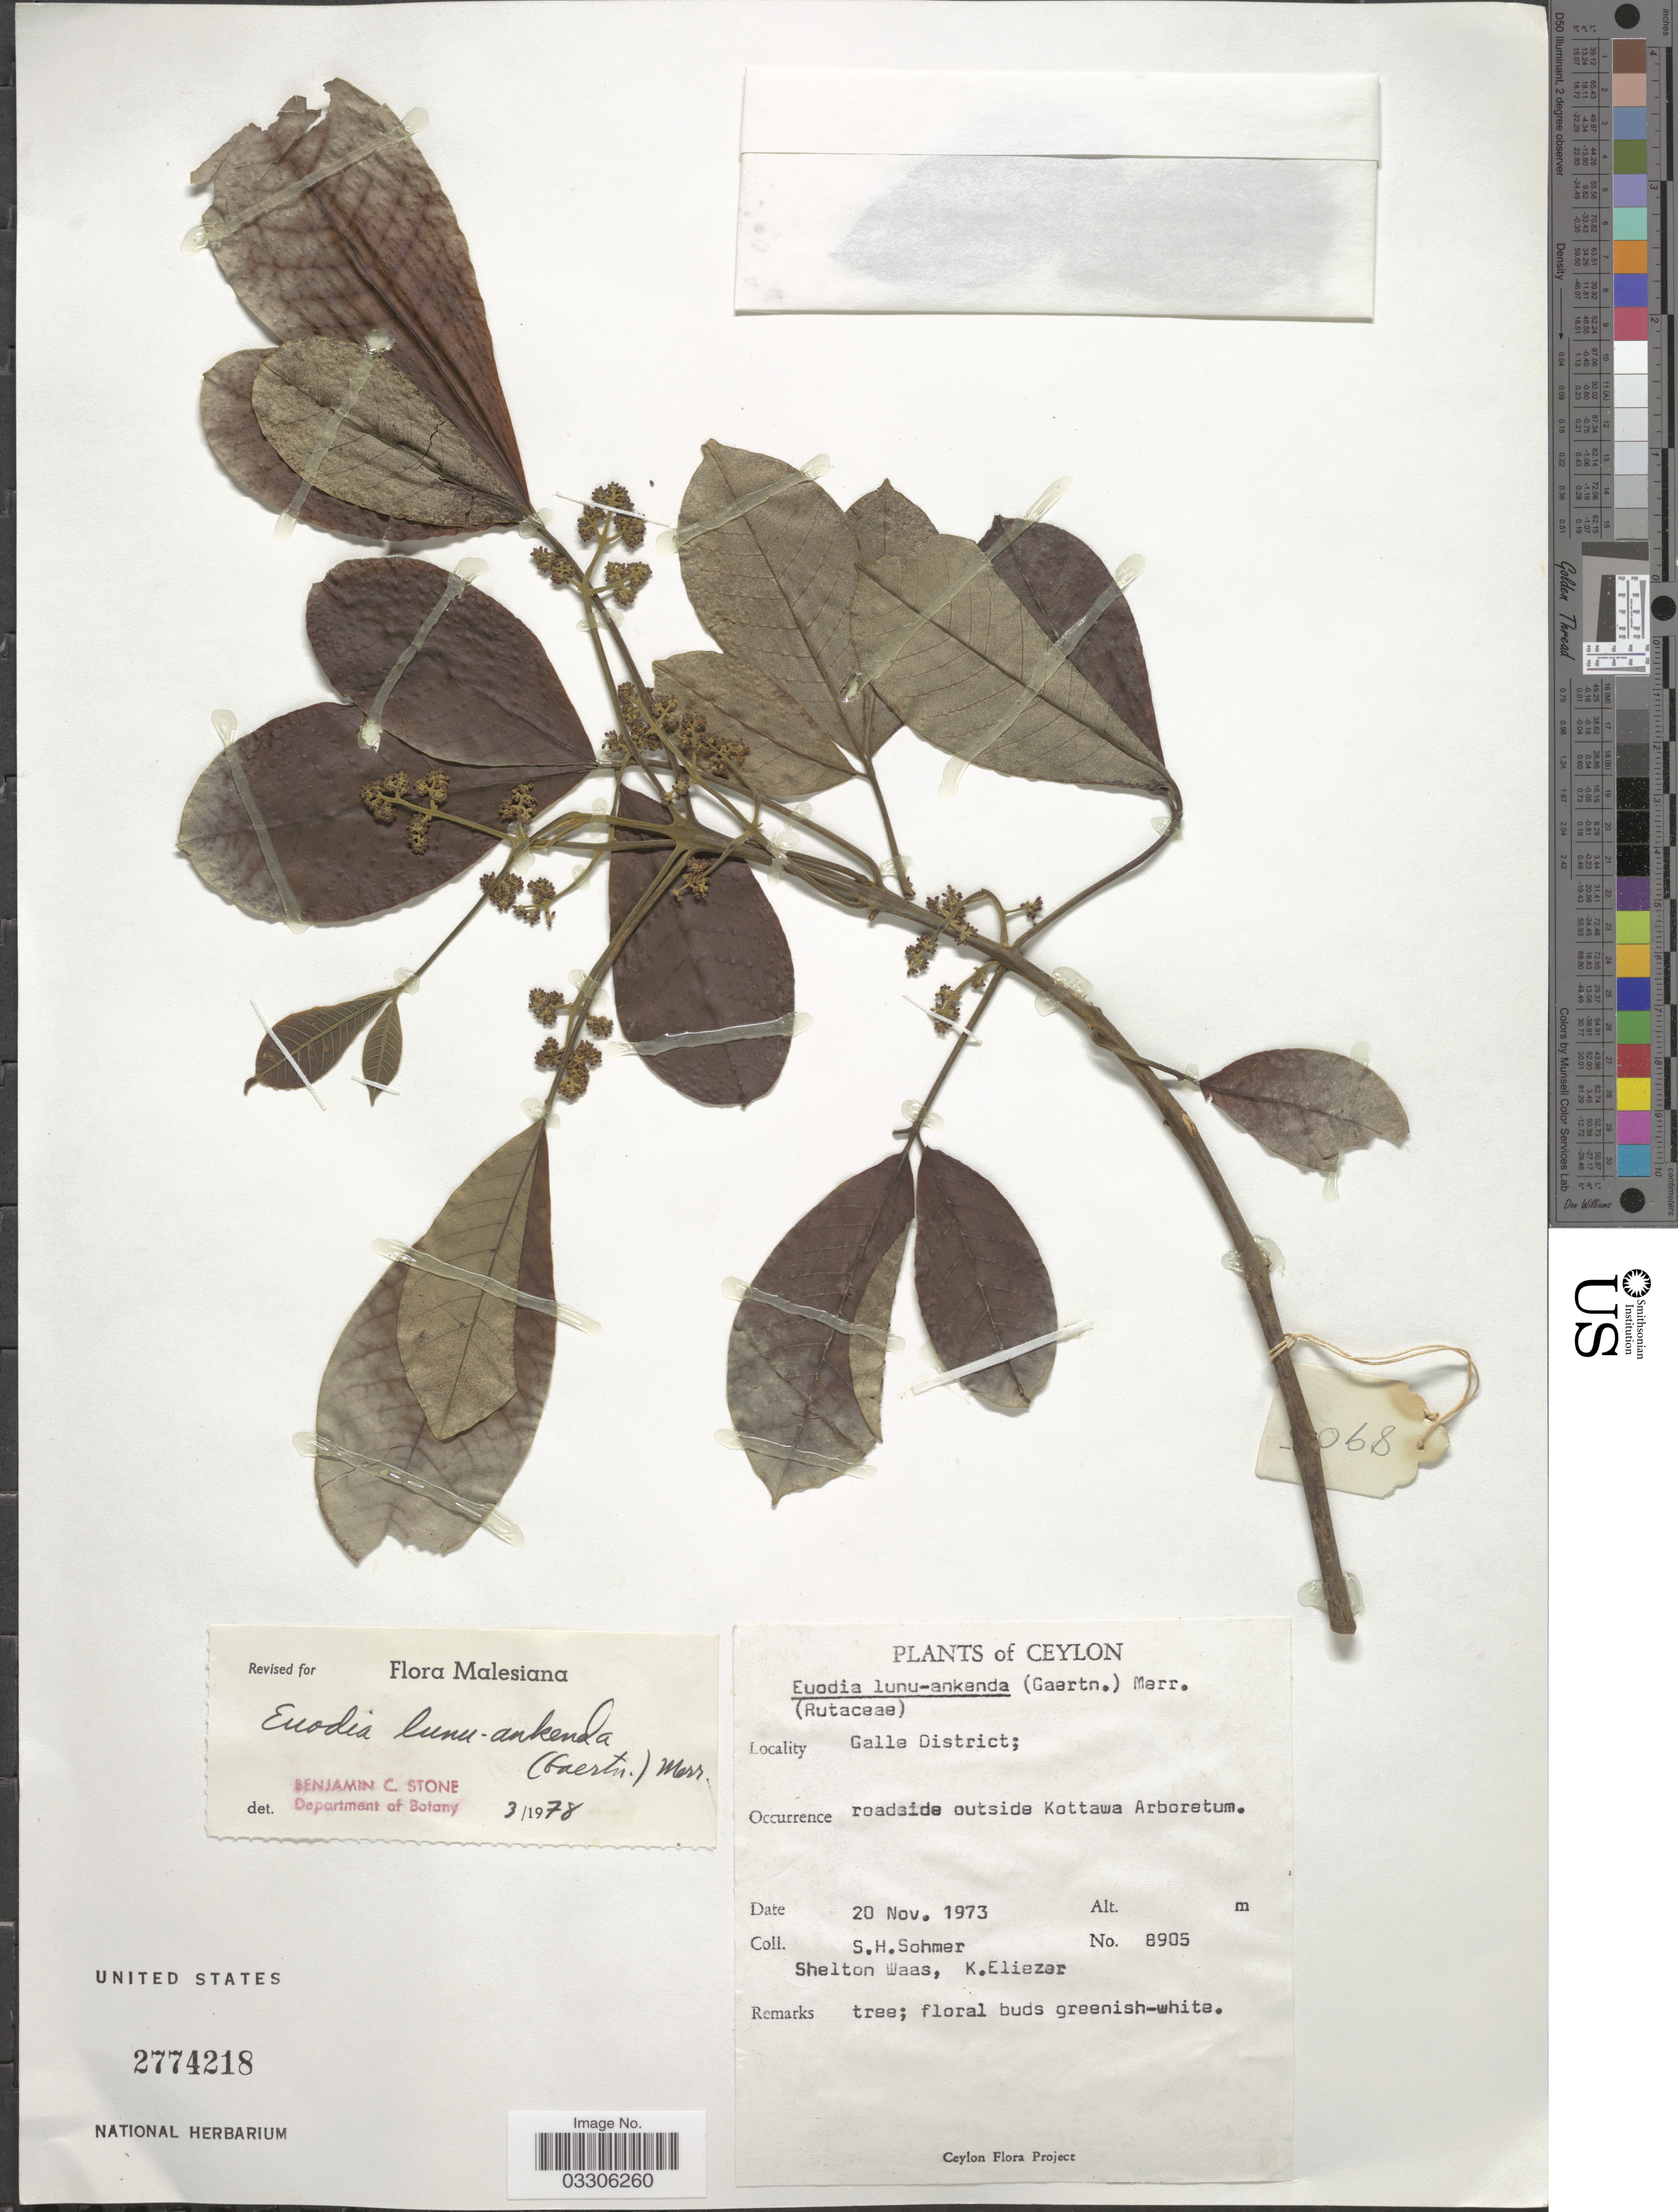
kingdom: Plantae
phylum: Tracheophyta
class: Magnoliopsida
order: Sapindales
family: Rutaceae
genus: Melicope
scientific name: Melicope lunu-ankenda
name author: (Gaertn.) T.G. Hartley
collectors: S. H. Sohmer, S. Waas & K. Eliezer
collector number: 8905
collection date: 1973-11-20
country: Sri Lanka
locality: Ceylon. Galle District. Roadside outside Kottawa Arboretum.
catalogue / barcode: US 2774218